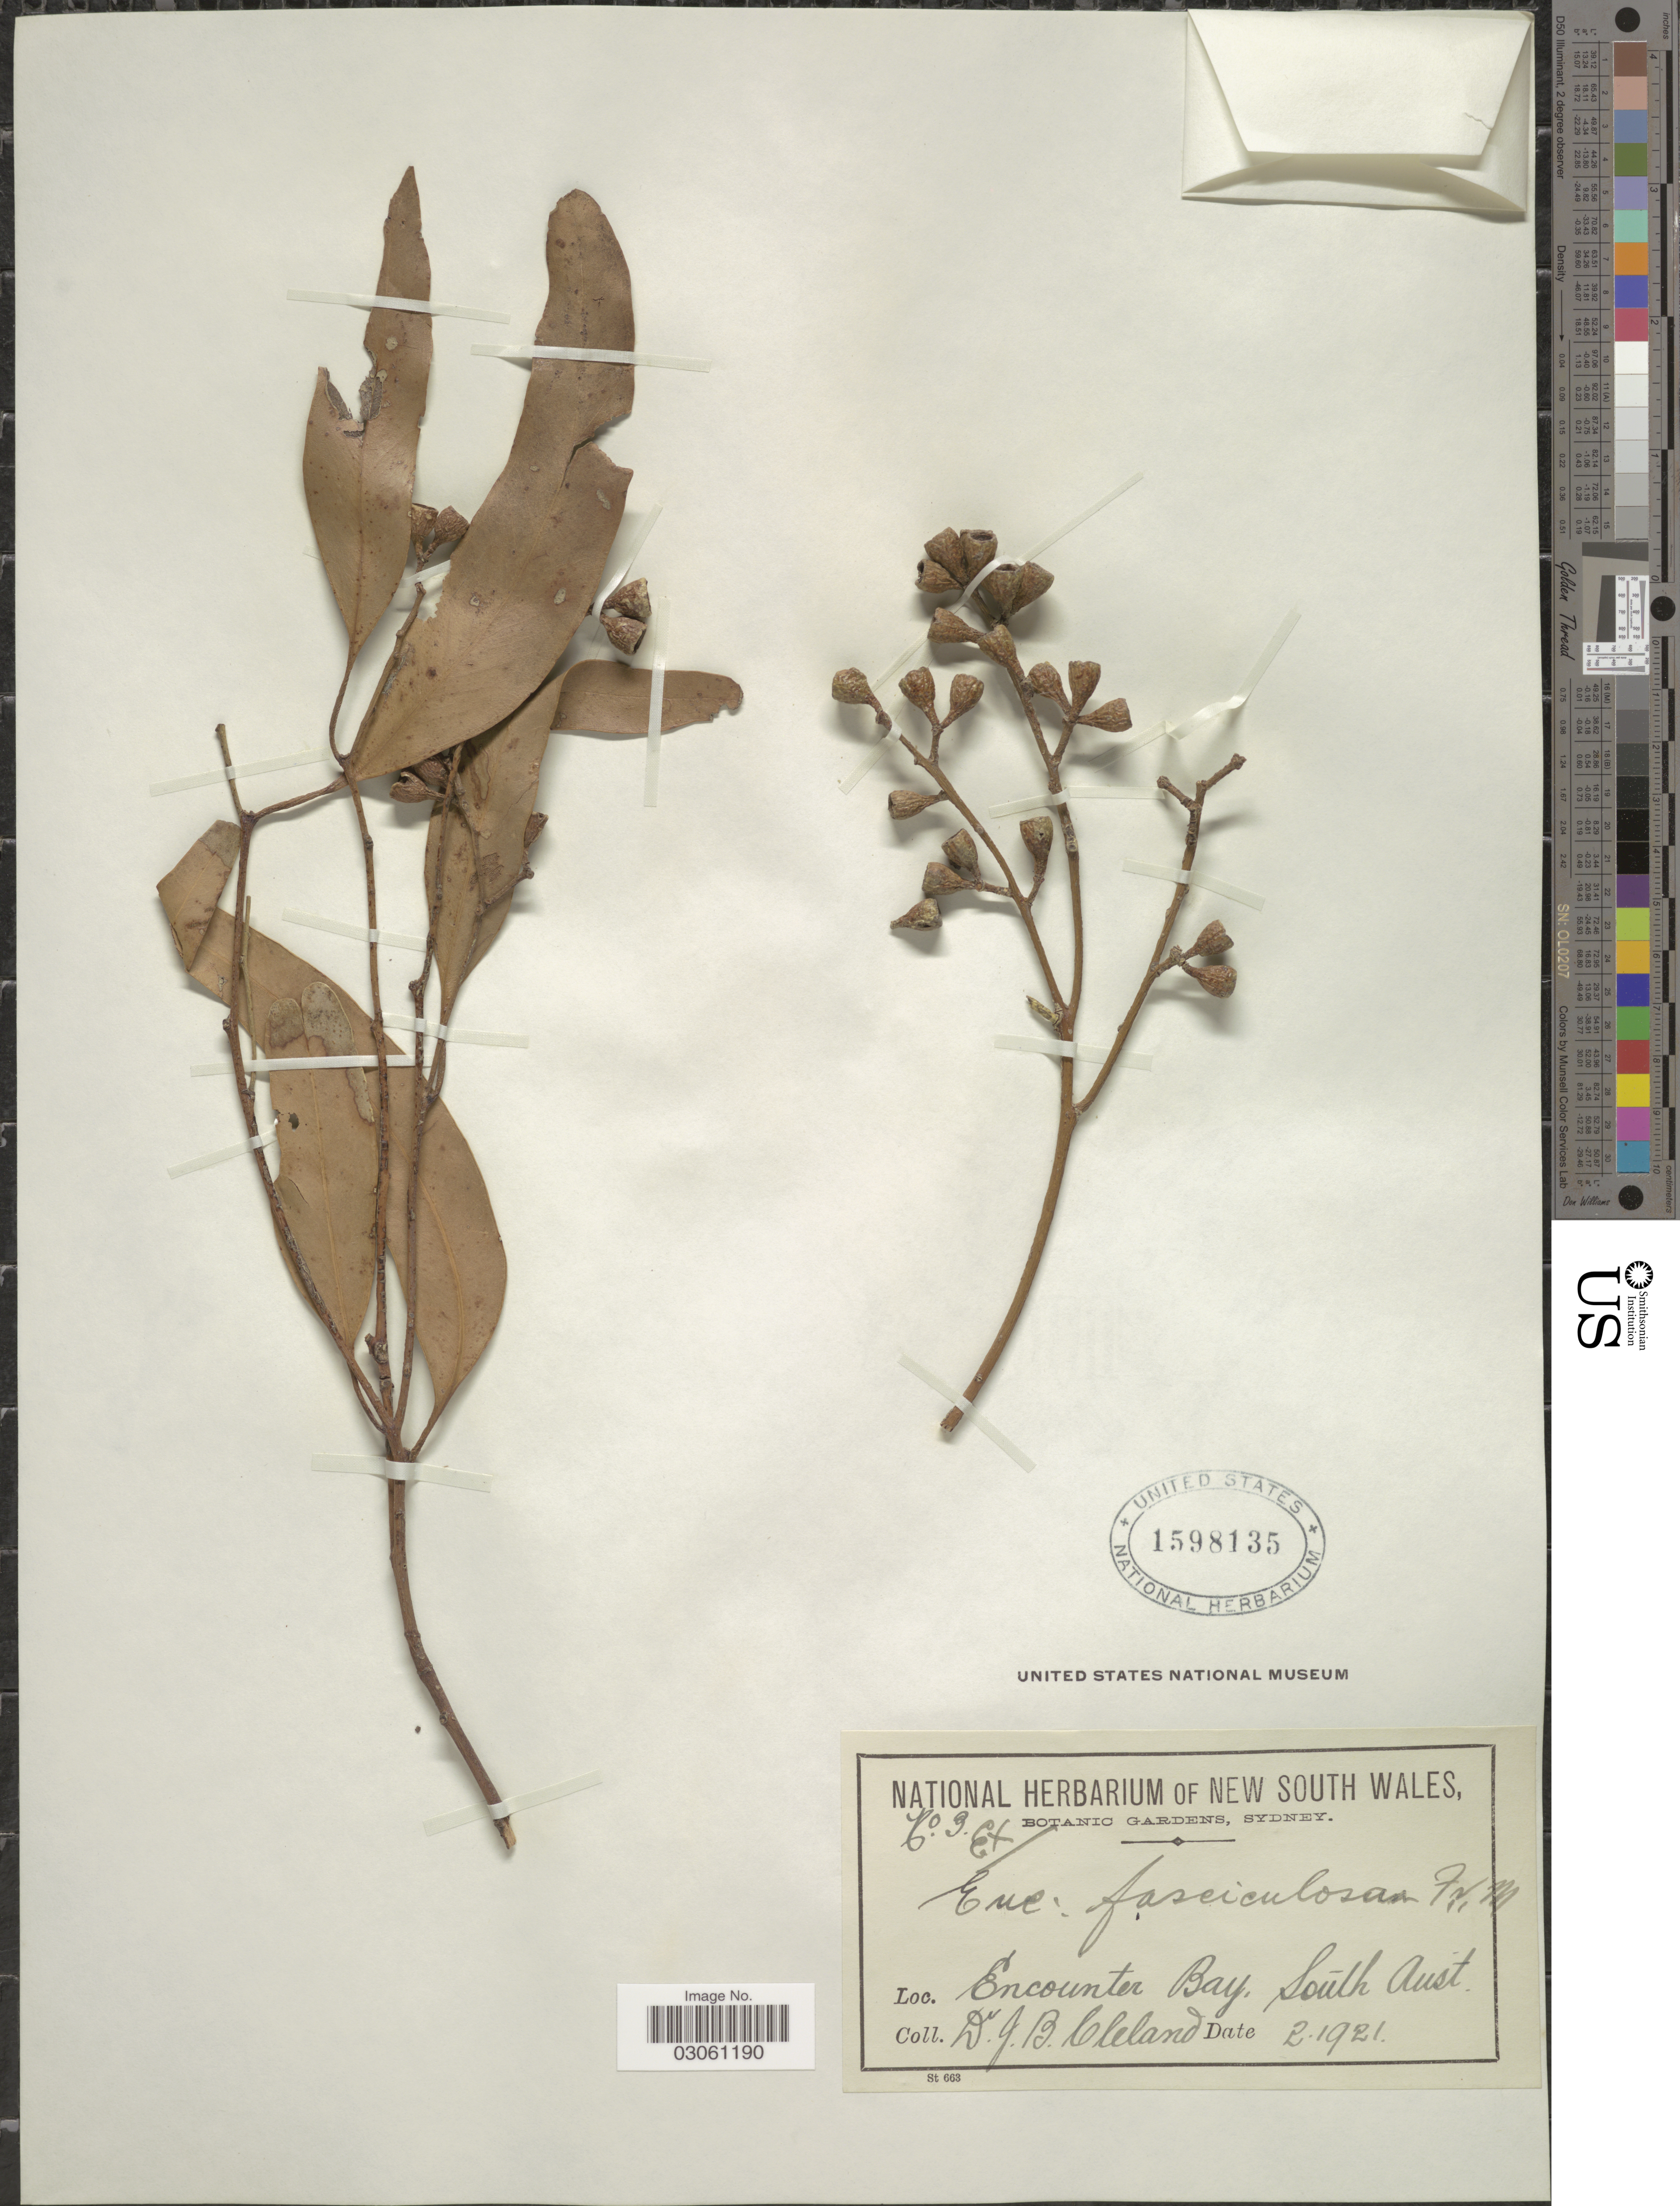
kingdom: Plantae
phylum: Tracheophyta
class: Magnoliopsida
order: Myrtales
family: Myrtaceae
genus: Eucalyptus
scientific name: Eucalyptus fasciculosa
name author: F. Muell.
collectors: J. Cleland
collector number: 3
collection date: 1921-02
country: Australia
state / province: South Australia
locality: Encounter Bay, South Aust.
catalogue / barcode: US 1598135